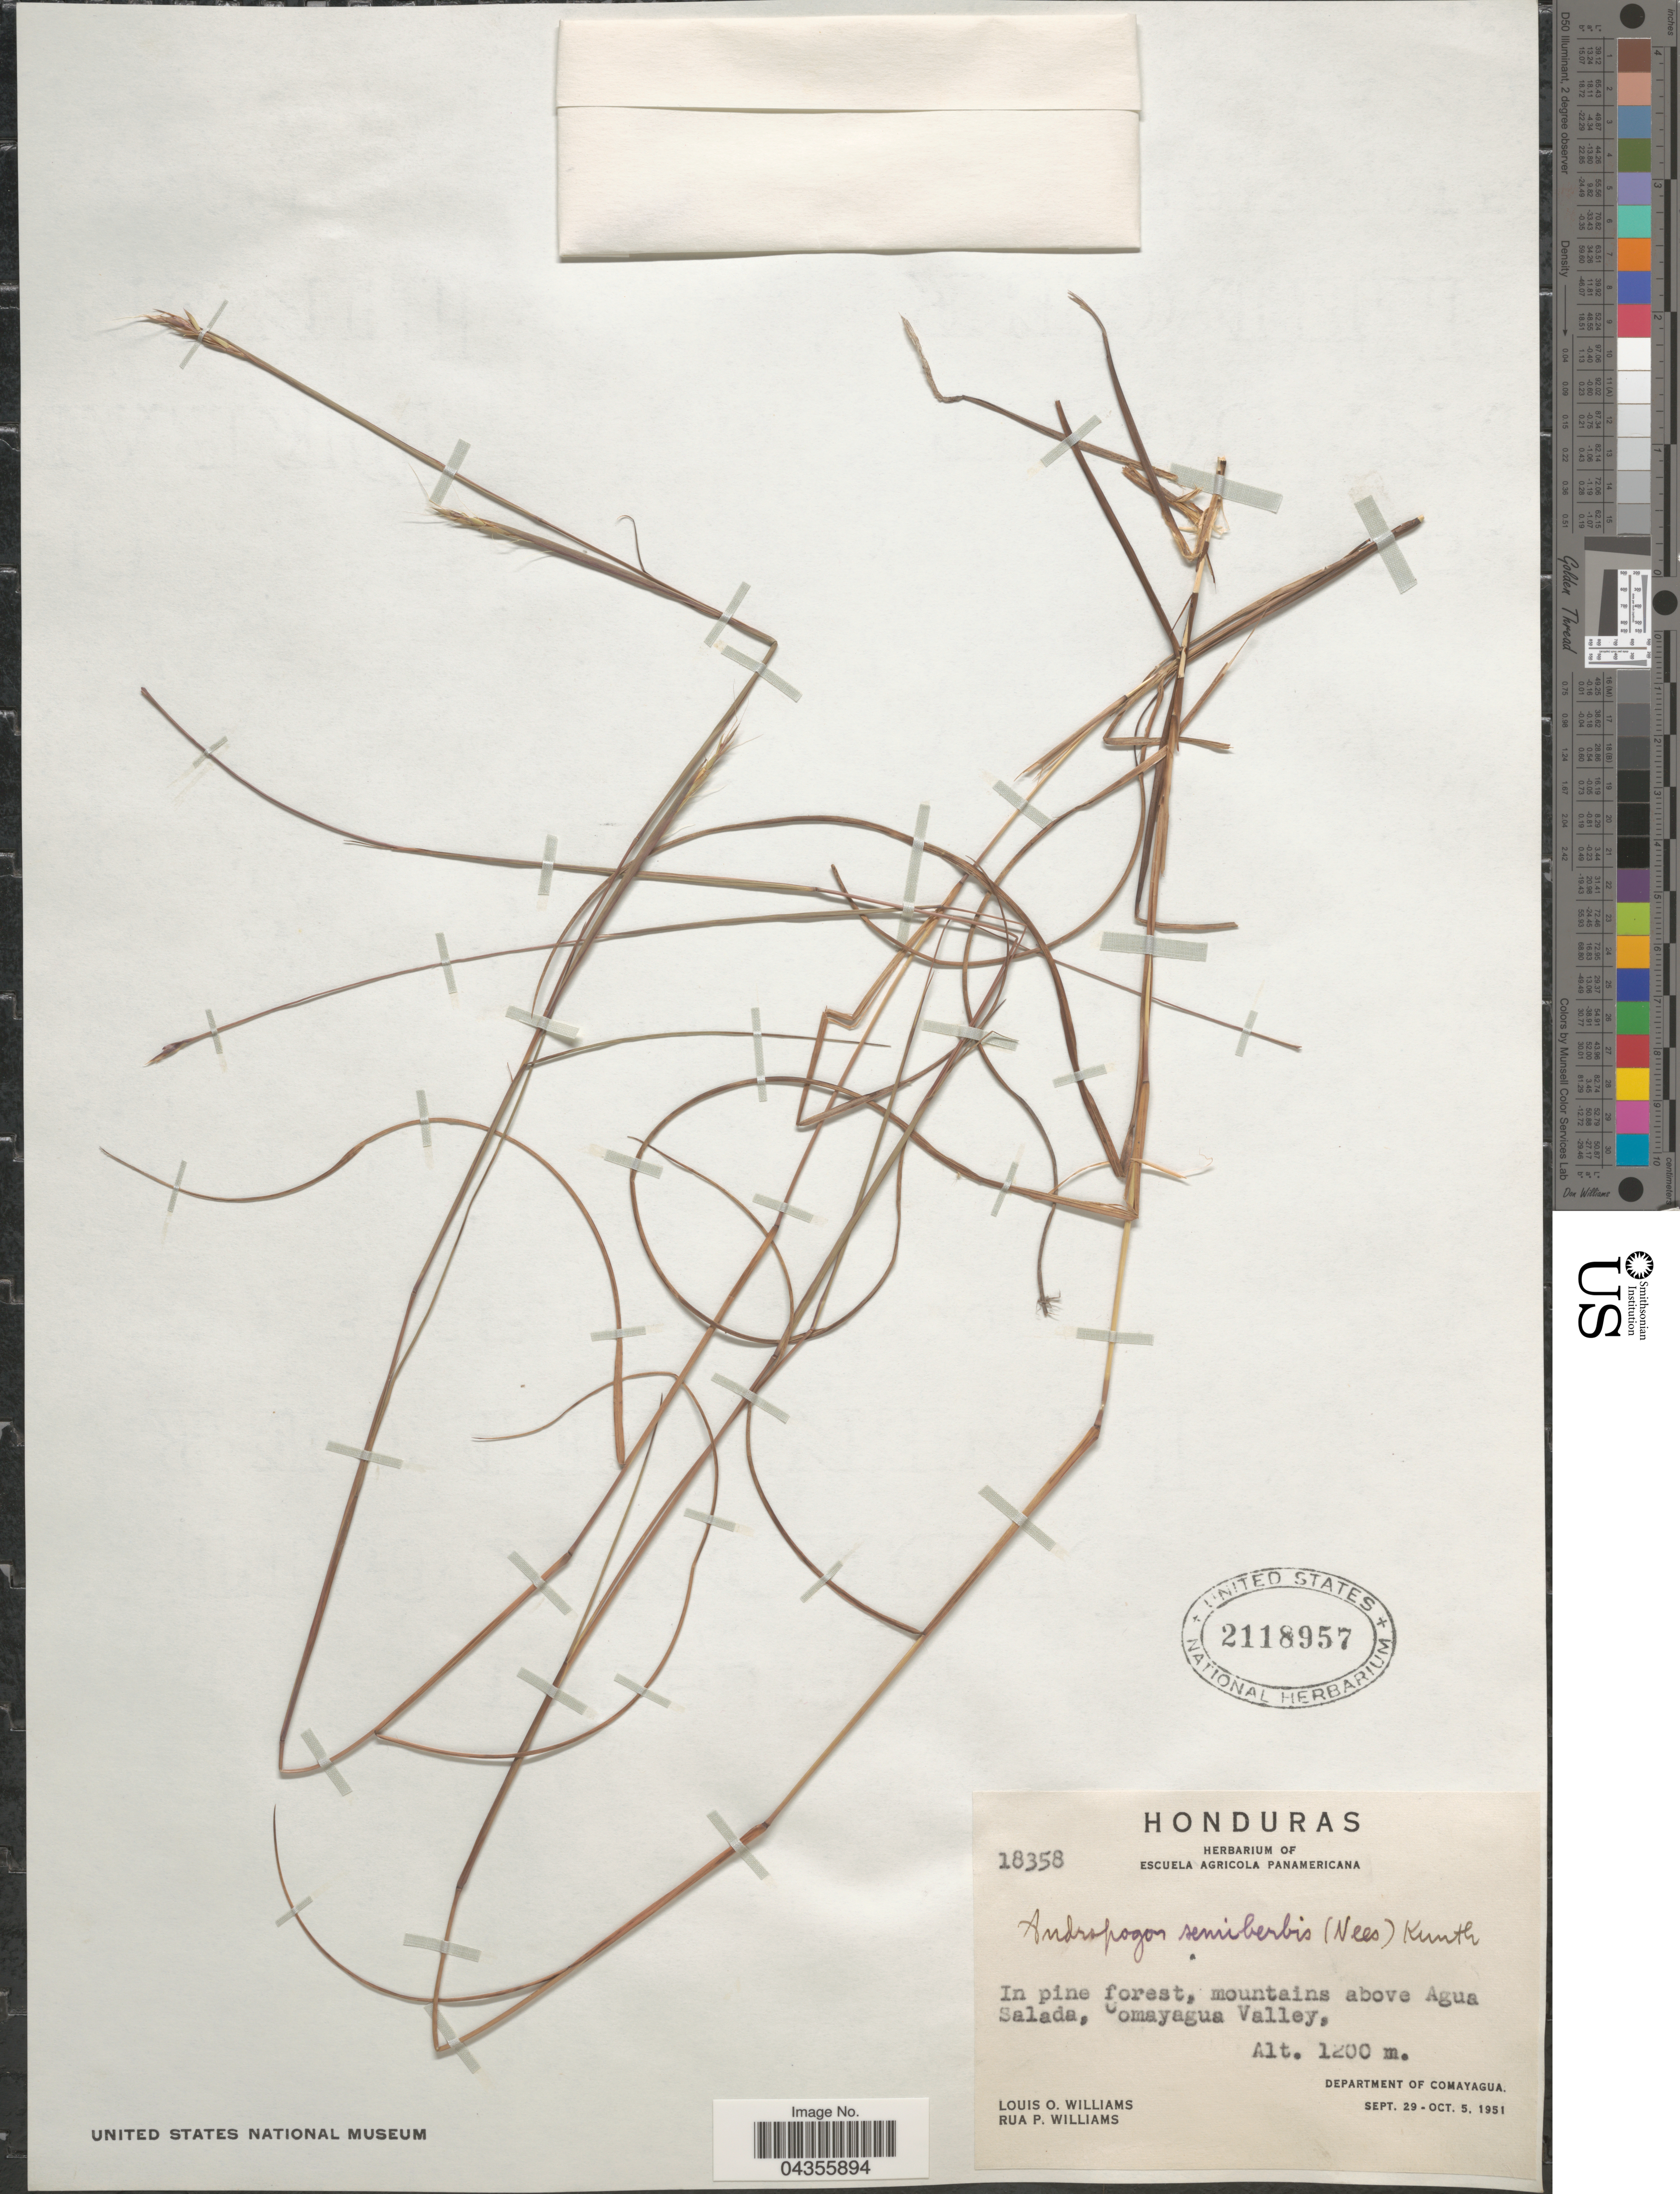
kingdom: Plantae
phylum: Tracheophyta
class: Liliopsida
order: Poales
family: Poaceae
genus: Schizachyrium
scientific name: Schizachyrium sanguineum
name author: (Retz.) Alston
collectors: L. O. Williams & R. P. Williams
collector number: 18358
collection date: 1951-09-29/1951-10-05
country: Honduras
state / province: Comayagua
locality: In pine forest, mountains above Agua Salada, Comayagua Valley. Department of Comayagua.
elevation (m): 1200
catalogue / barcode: US 2118957